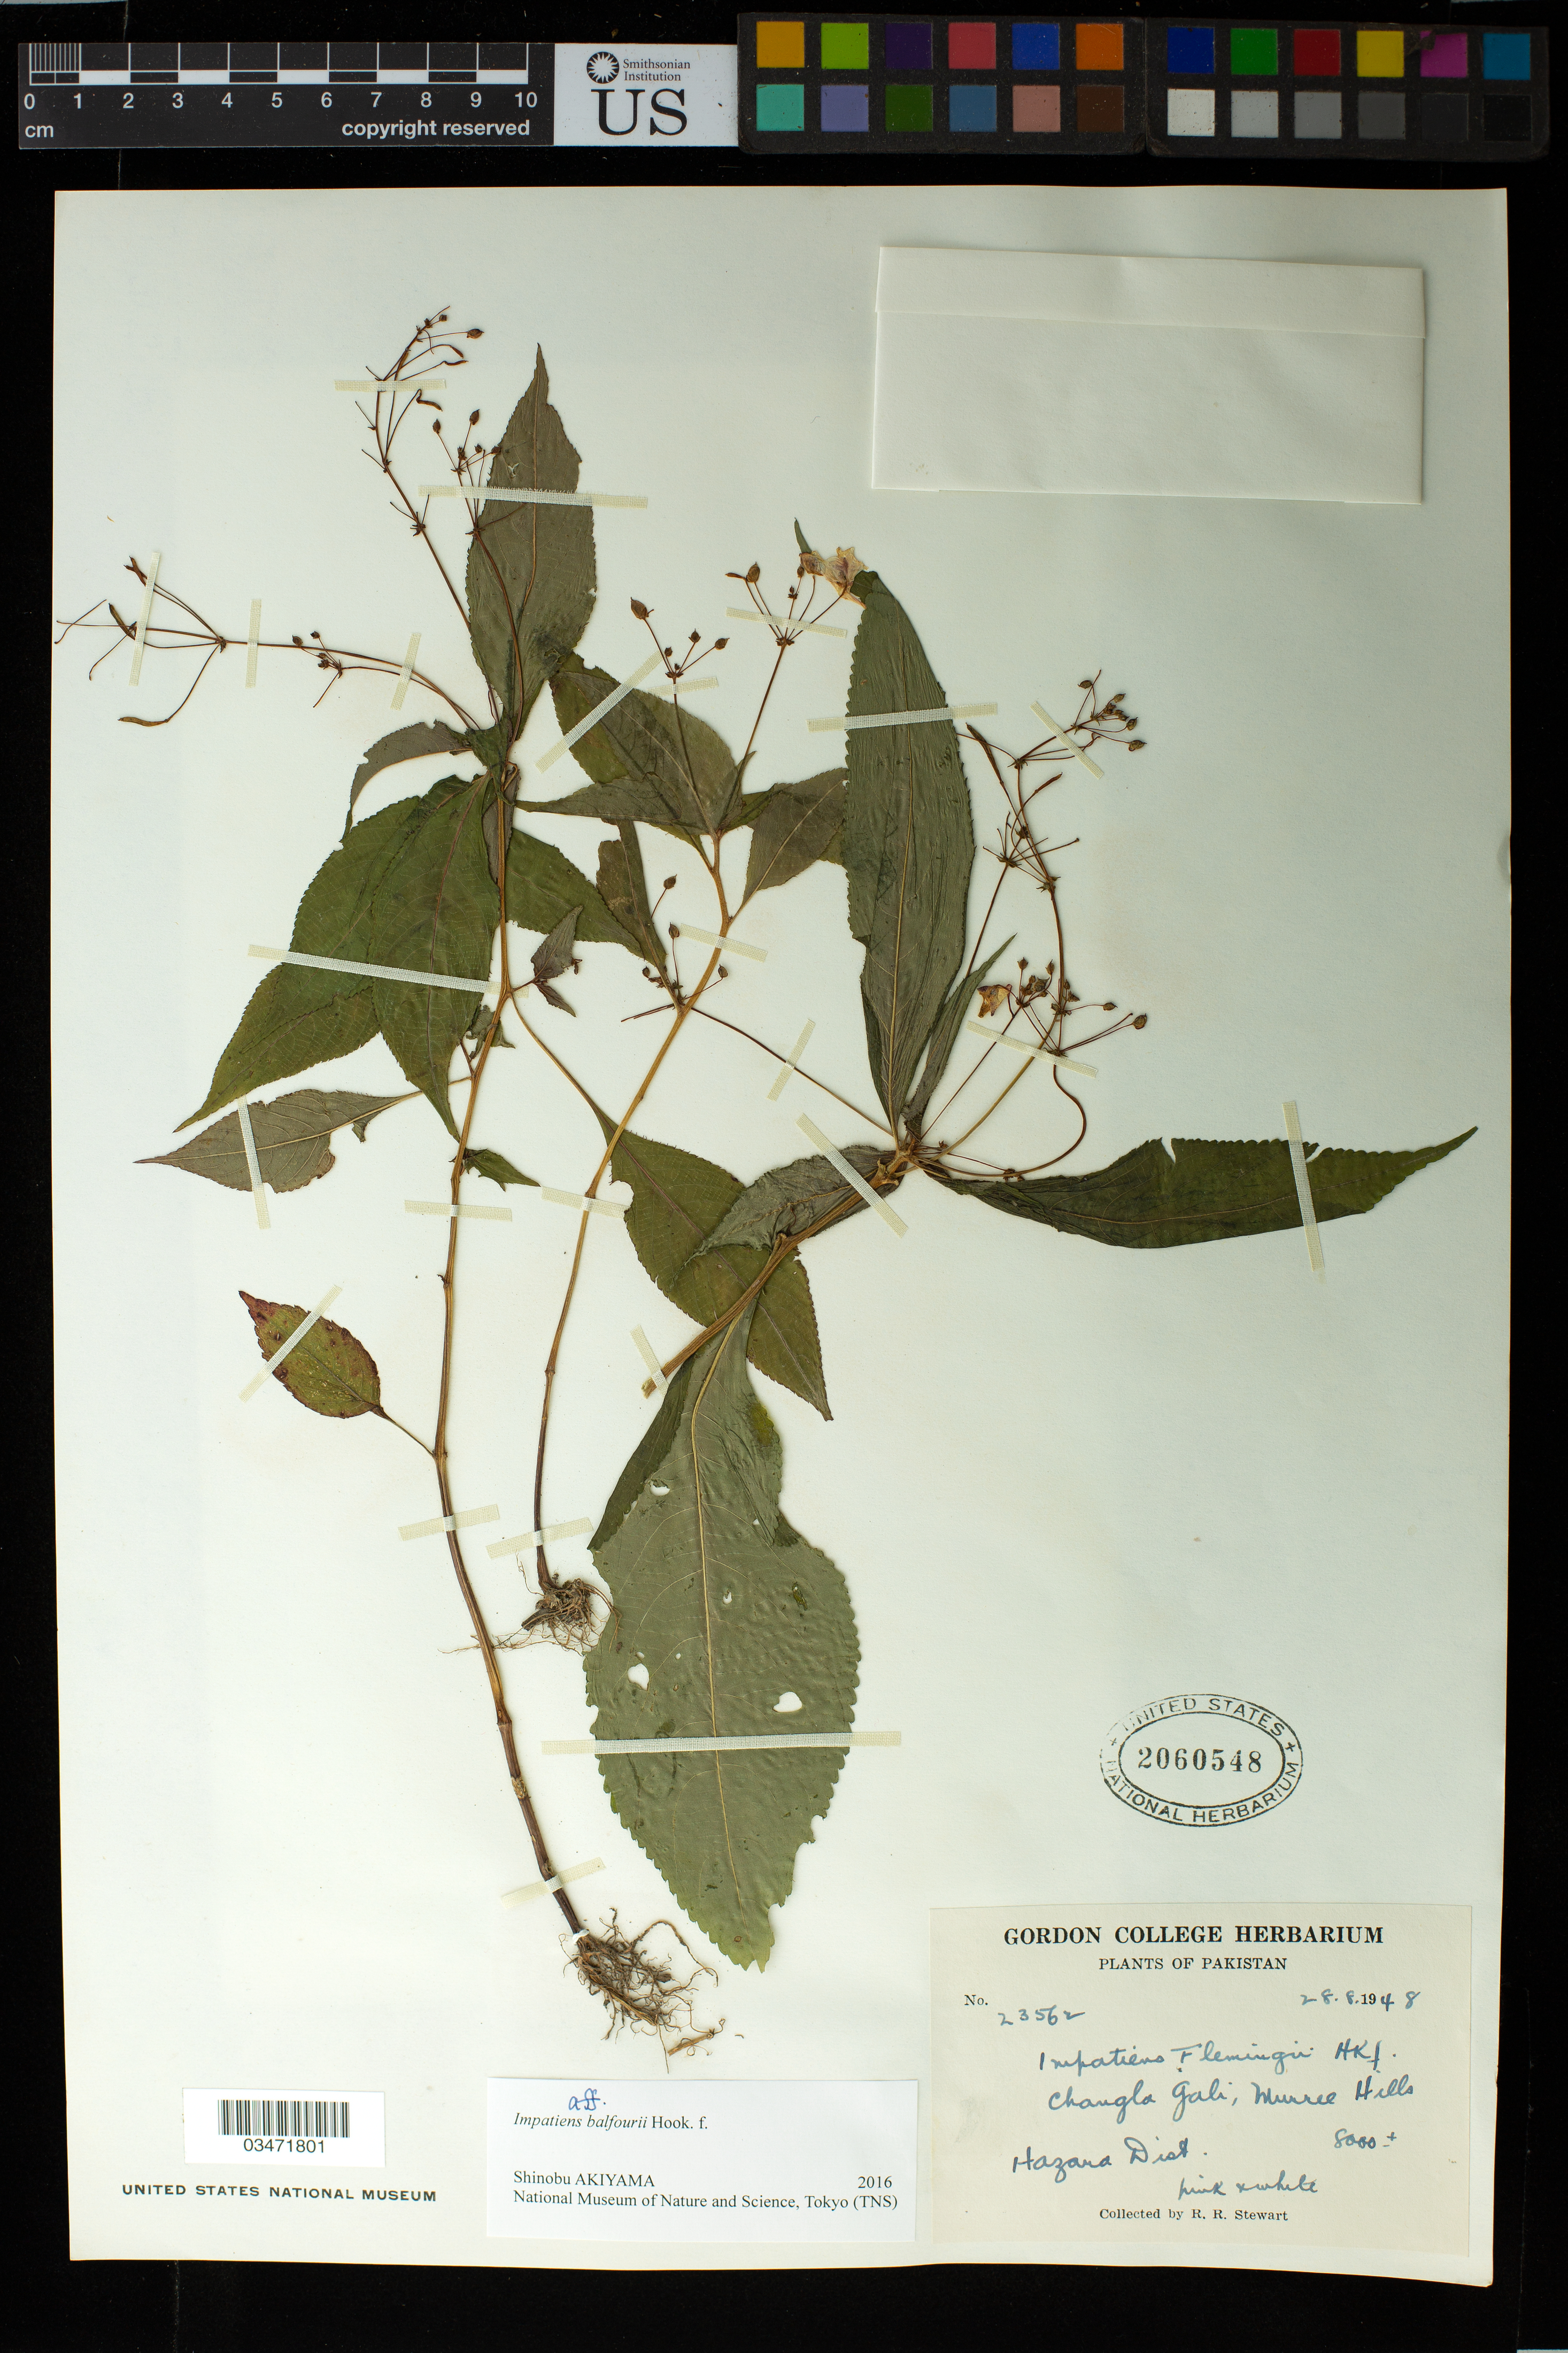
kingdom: Plantae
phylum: Tracheophyta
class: Magnoliopsida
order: Ericales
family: Balsaminaceae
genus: Impatiens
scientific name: Impatiens balfourii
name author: Hook. f.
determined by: Akiyama, Shinobu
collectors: R. R. Stewart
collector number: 23562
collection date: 1948-08-28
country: Pakistan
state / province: Khyber Pakhtunkhwa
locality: Hazara Dist. Changla Gali, Murree Hills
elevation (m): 2438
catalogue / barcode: US 2060548